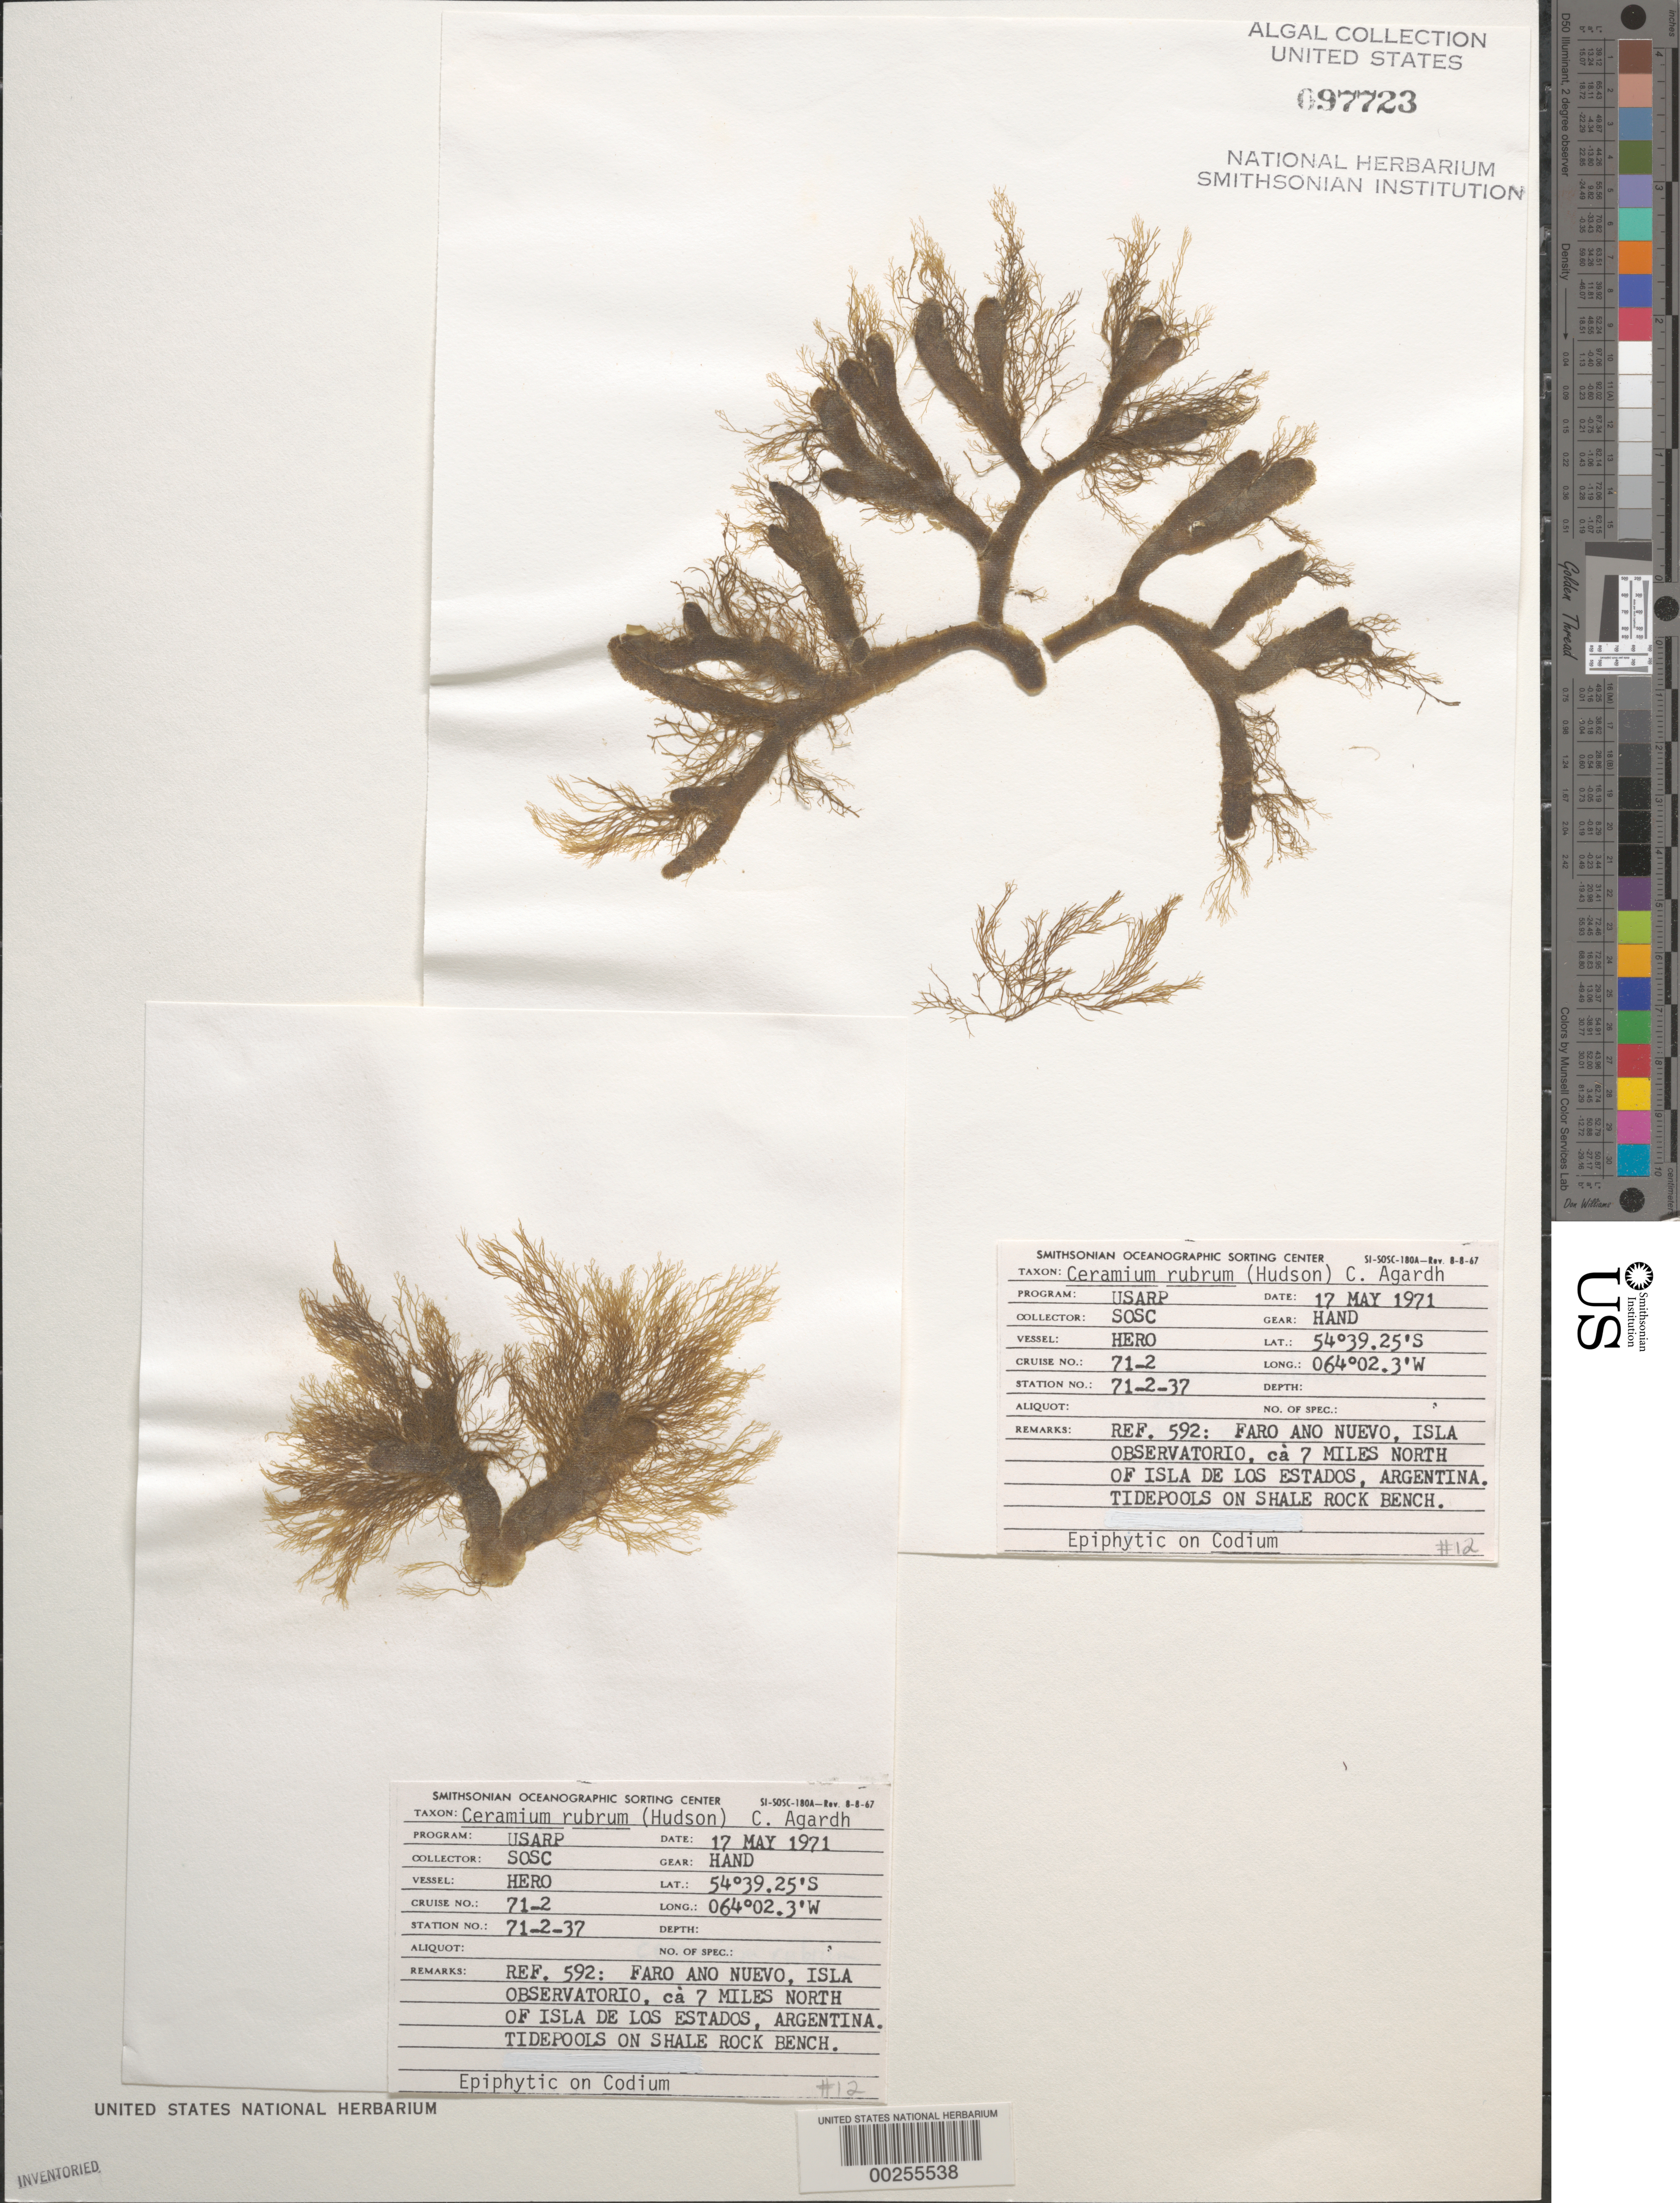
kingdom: Plantae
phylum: Rhodophyta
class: Florideophyceae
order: Ceramiales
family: Ceramiaceae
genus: Ceramium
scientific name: Ceramium rubrum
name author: C. Agardh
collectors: SOSC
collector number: Station 71-2-37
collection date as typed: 17 May 1971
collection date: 1971-05-17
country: Argentina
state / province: Tierra del Fuego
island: Isla Observatorio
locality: Faro Ano Nuevo, ca. 7 miles north of Isla de los Estados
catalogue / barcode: US 97723